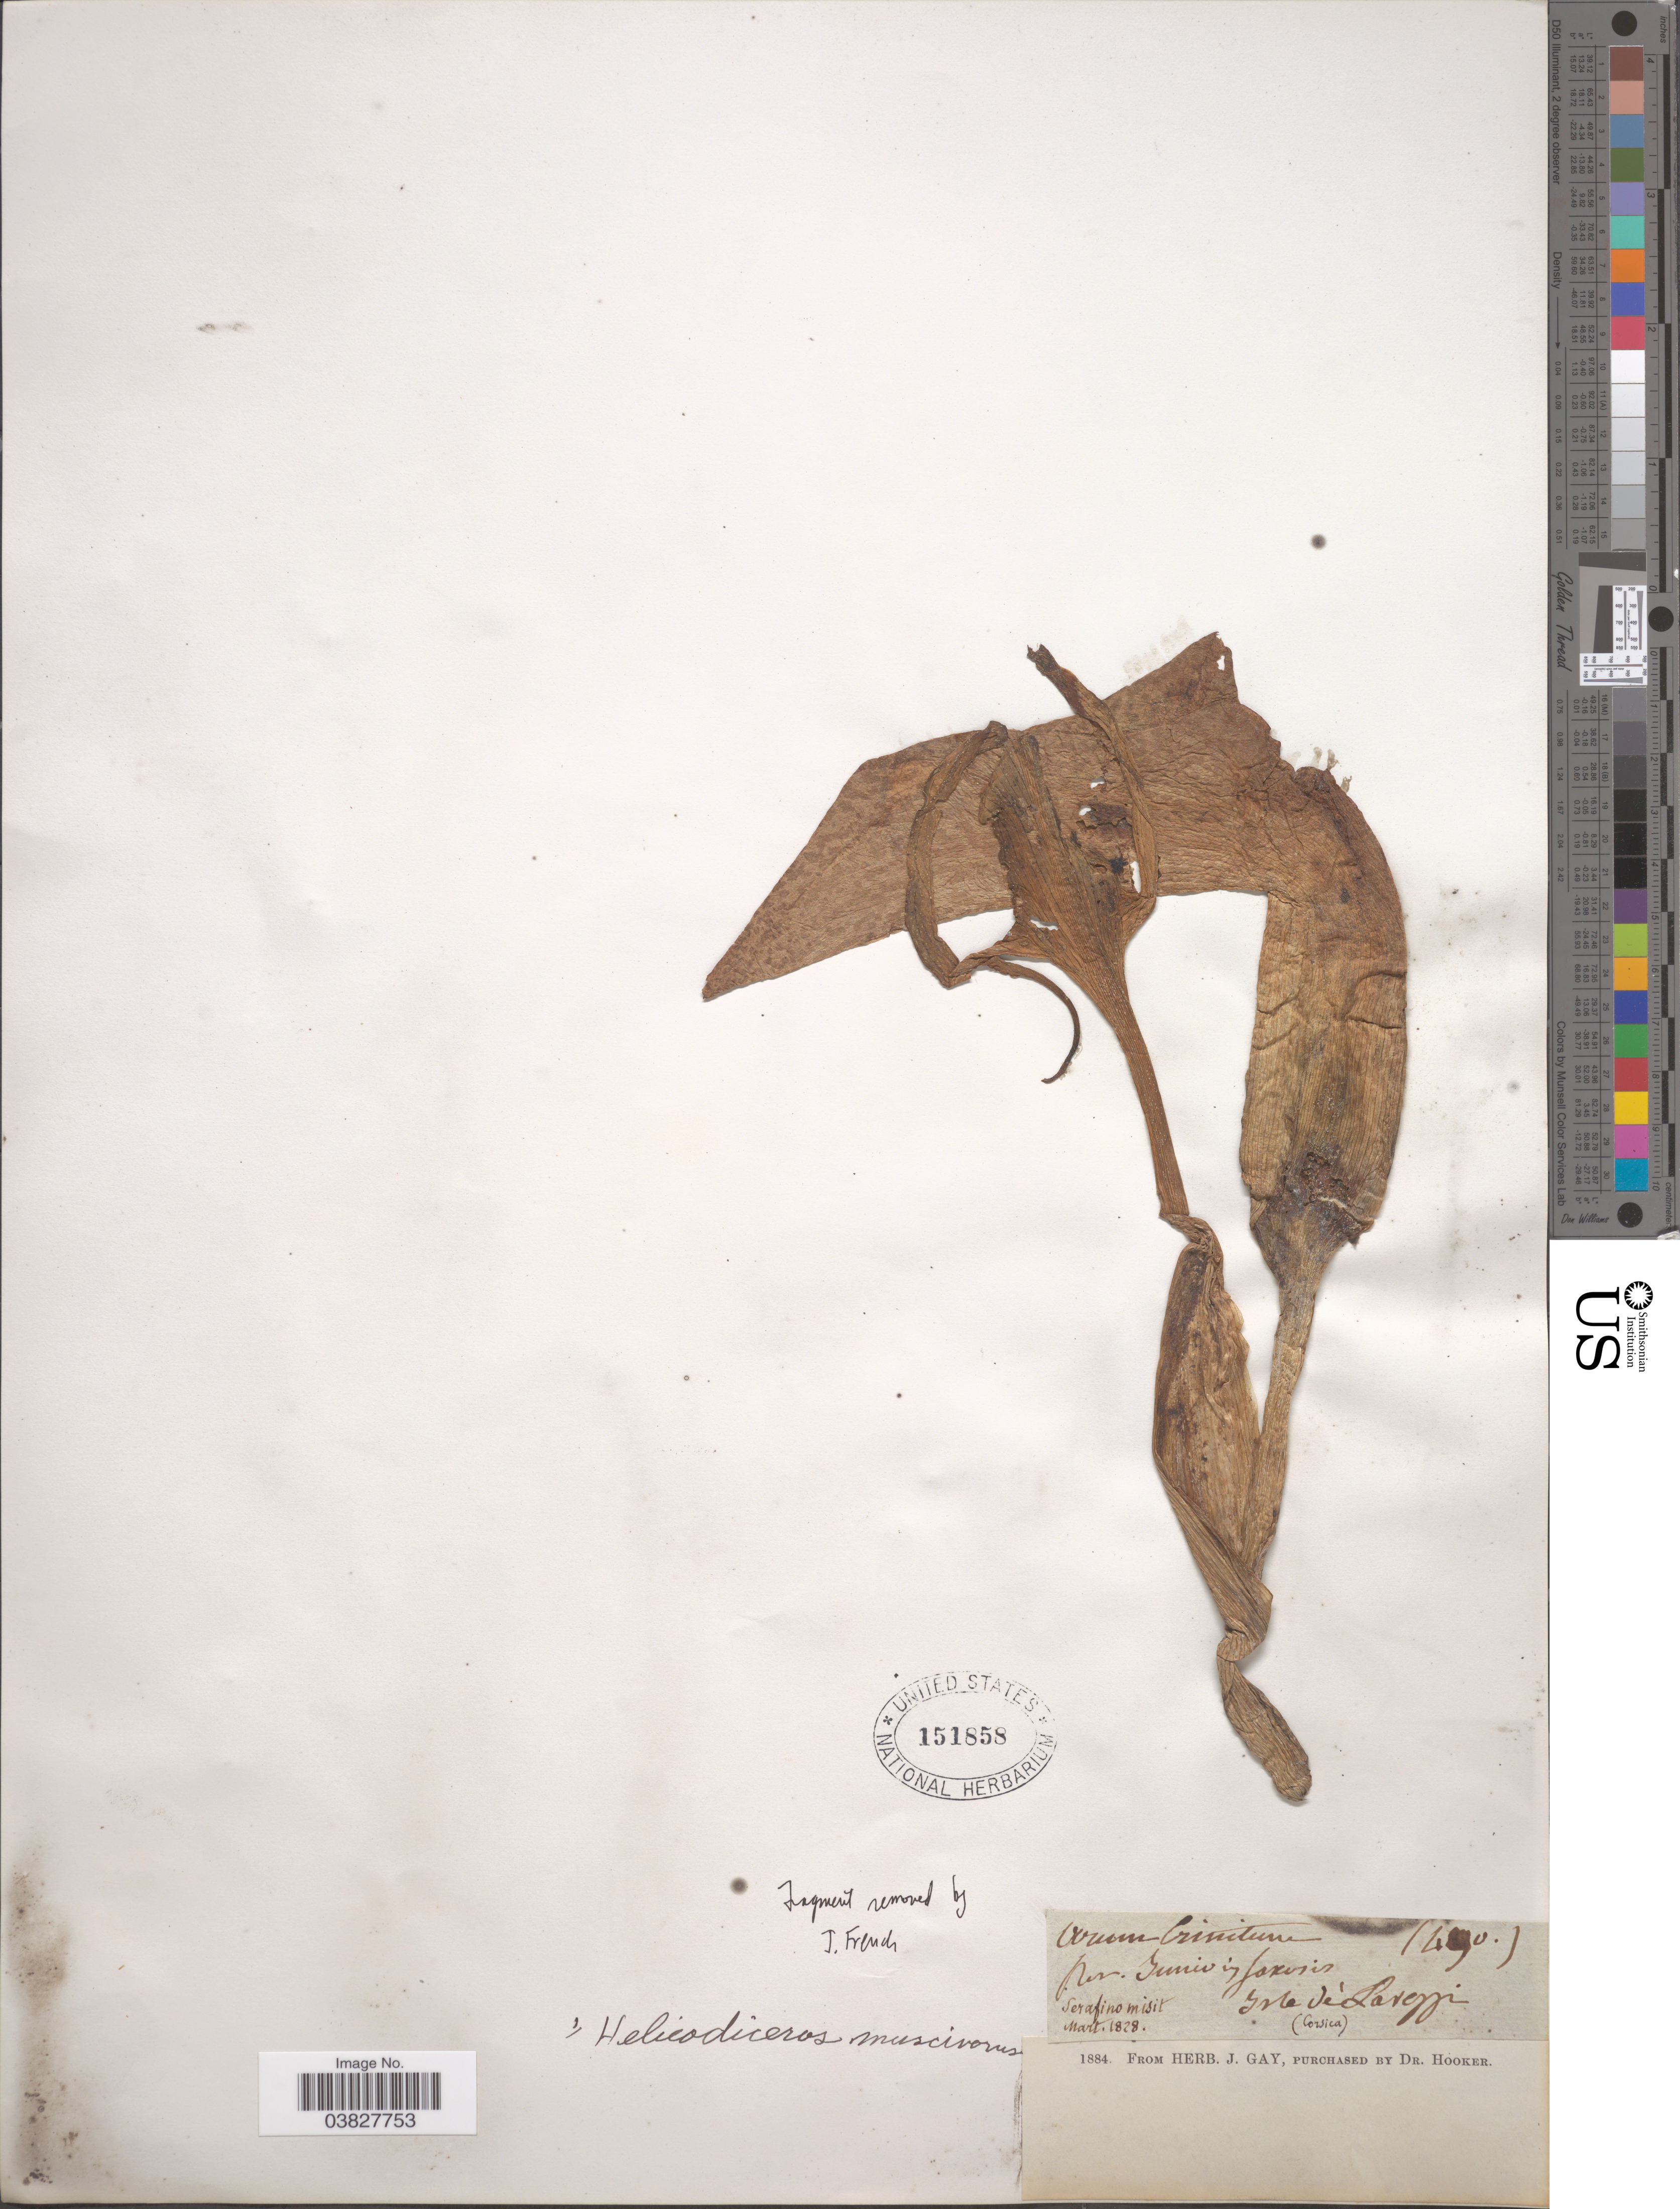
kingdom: Plantae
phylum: Tracheophyta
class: Liliopsida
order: Alismatales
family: Araceae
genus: Helicodiceros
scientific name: Helicodiceros muscivorus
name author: (L. f.) Engl.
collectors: ex herb. J. Gay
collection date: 1828-03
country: France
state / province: Corsica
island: Corse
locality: [illegible text].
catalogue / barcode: US 151858